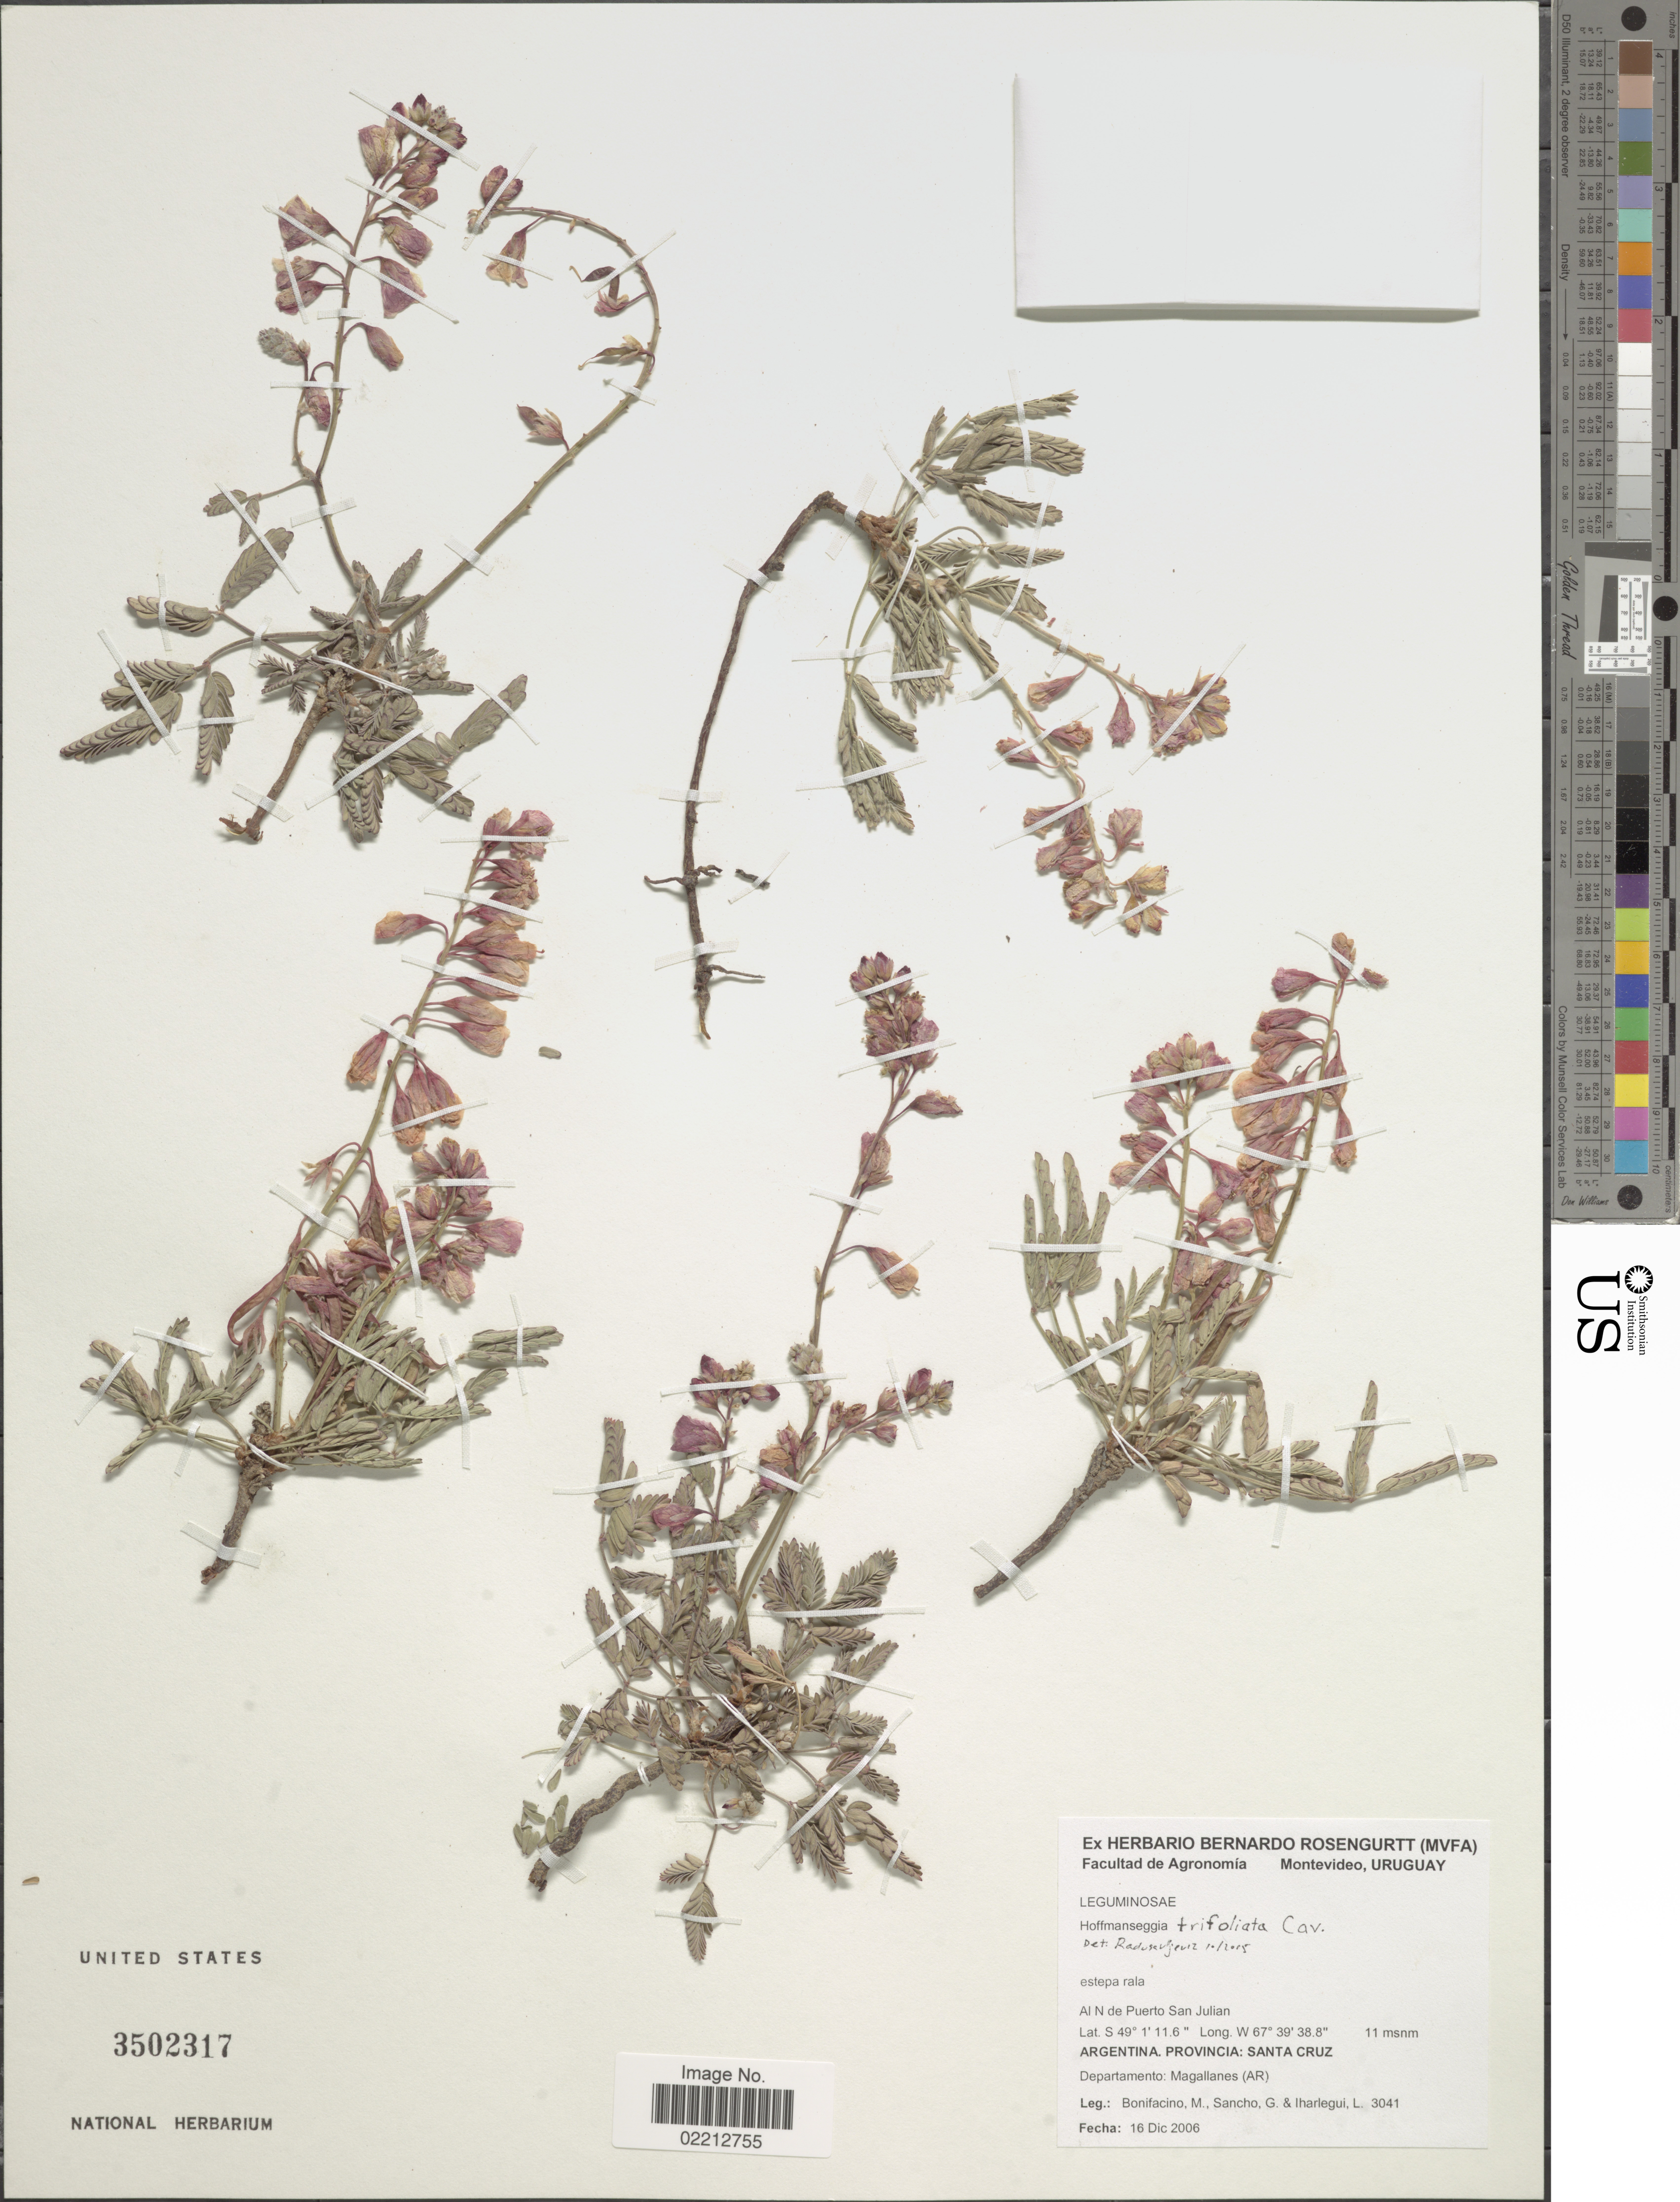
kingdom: Plantae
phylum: Tracheophyta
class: Magnoliopsida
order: Fabales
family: Fabaceae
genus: Hoffmannseggia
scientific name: Hoffmannseggia trifoliata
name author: Cav.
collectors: M. Bonifacino, G. Sancho & L. Iharlegui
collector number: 3041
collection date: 2006-12-16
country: Argentina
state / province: Santa Cruz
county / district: Magallanes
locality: Al N de Puerto San Julian,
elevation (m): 11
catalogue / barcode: US 3502317